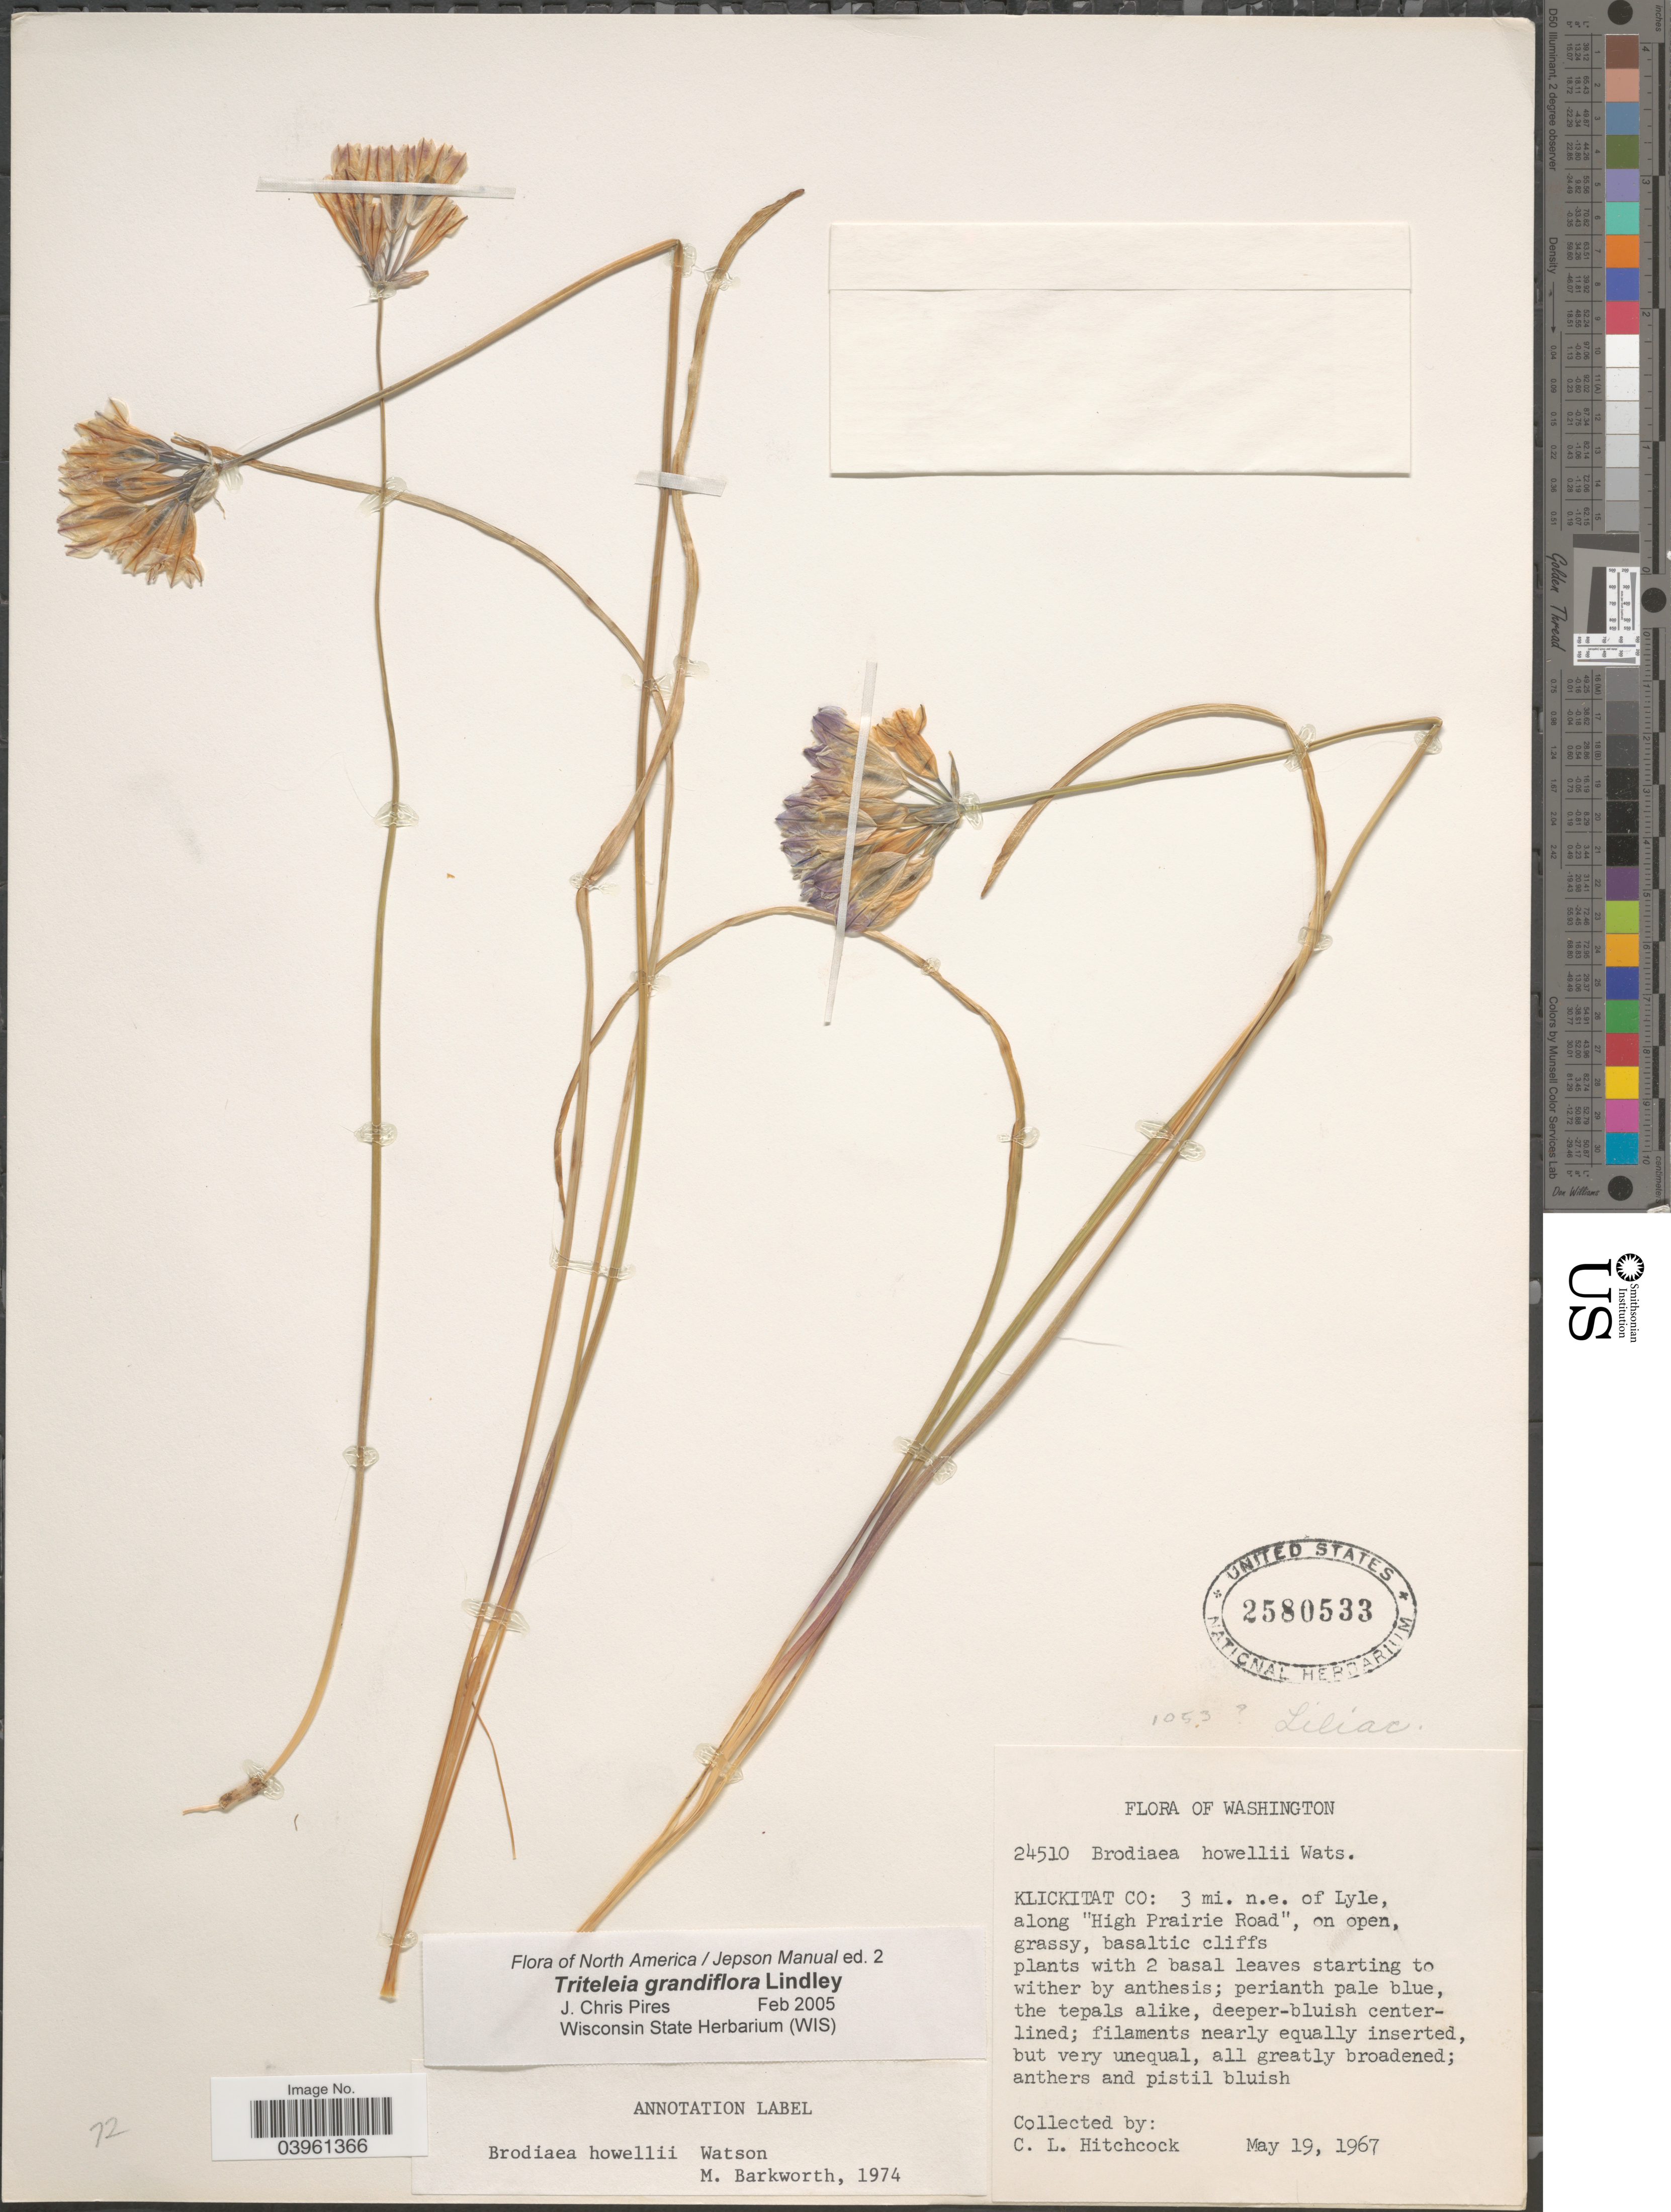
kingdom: Plantae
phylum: Tracheophyta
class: Liliopsida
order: Asparagales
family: Asparagaceae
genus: Triteleia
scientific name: Triteleia grandiflora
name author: Lindl.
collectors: C. L. Hitchcock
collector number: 24510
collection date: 1967-05-19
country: United States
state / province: Washington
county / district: Klickitat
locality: Klickitat Co: 3 mi. n.e. of Lyle, along "High Prairie Road".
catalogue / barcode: US 2580533